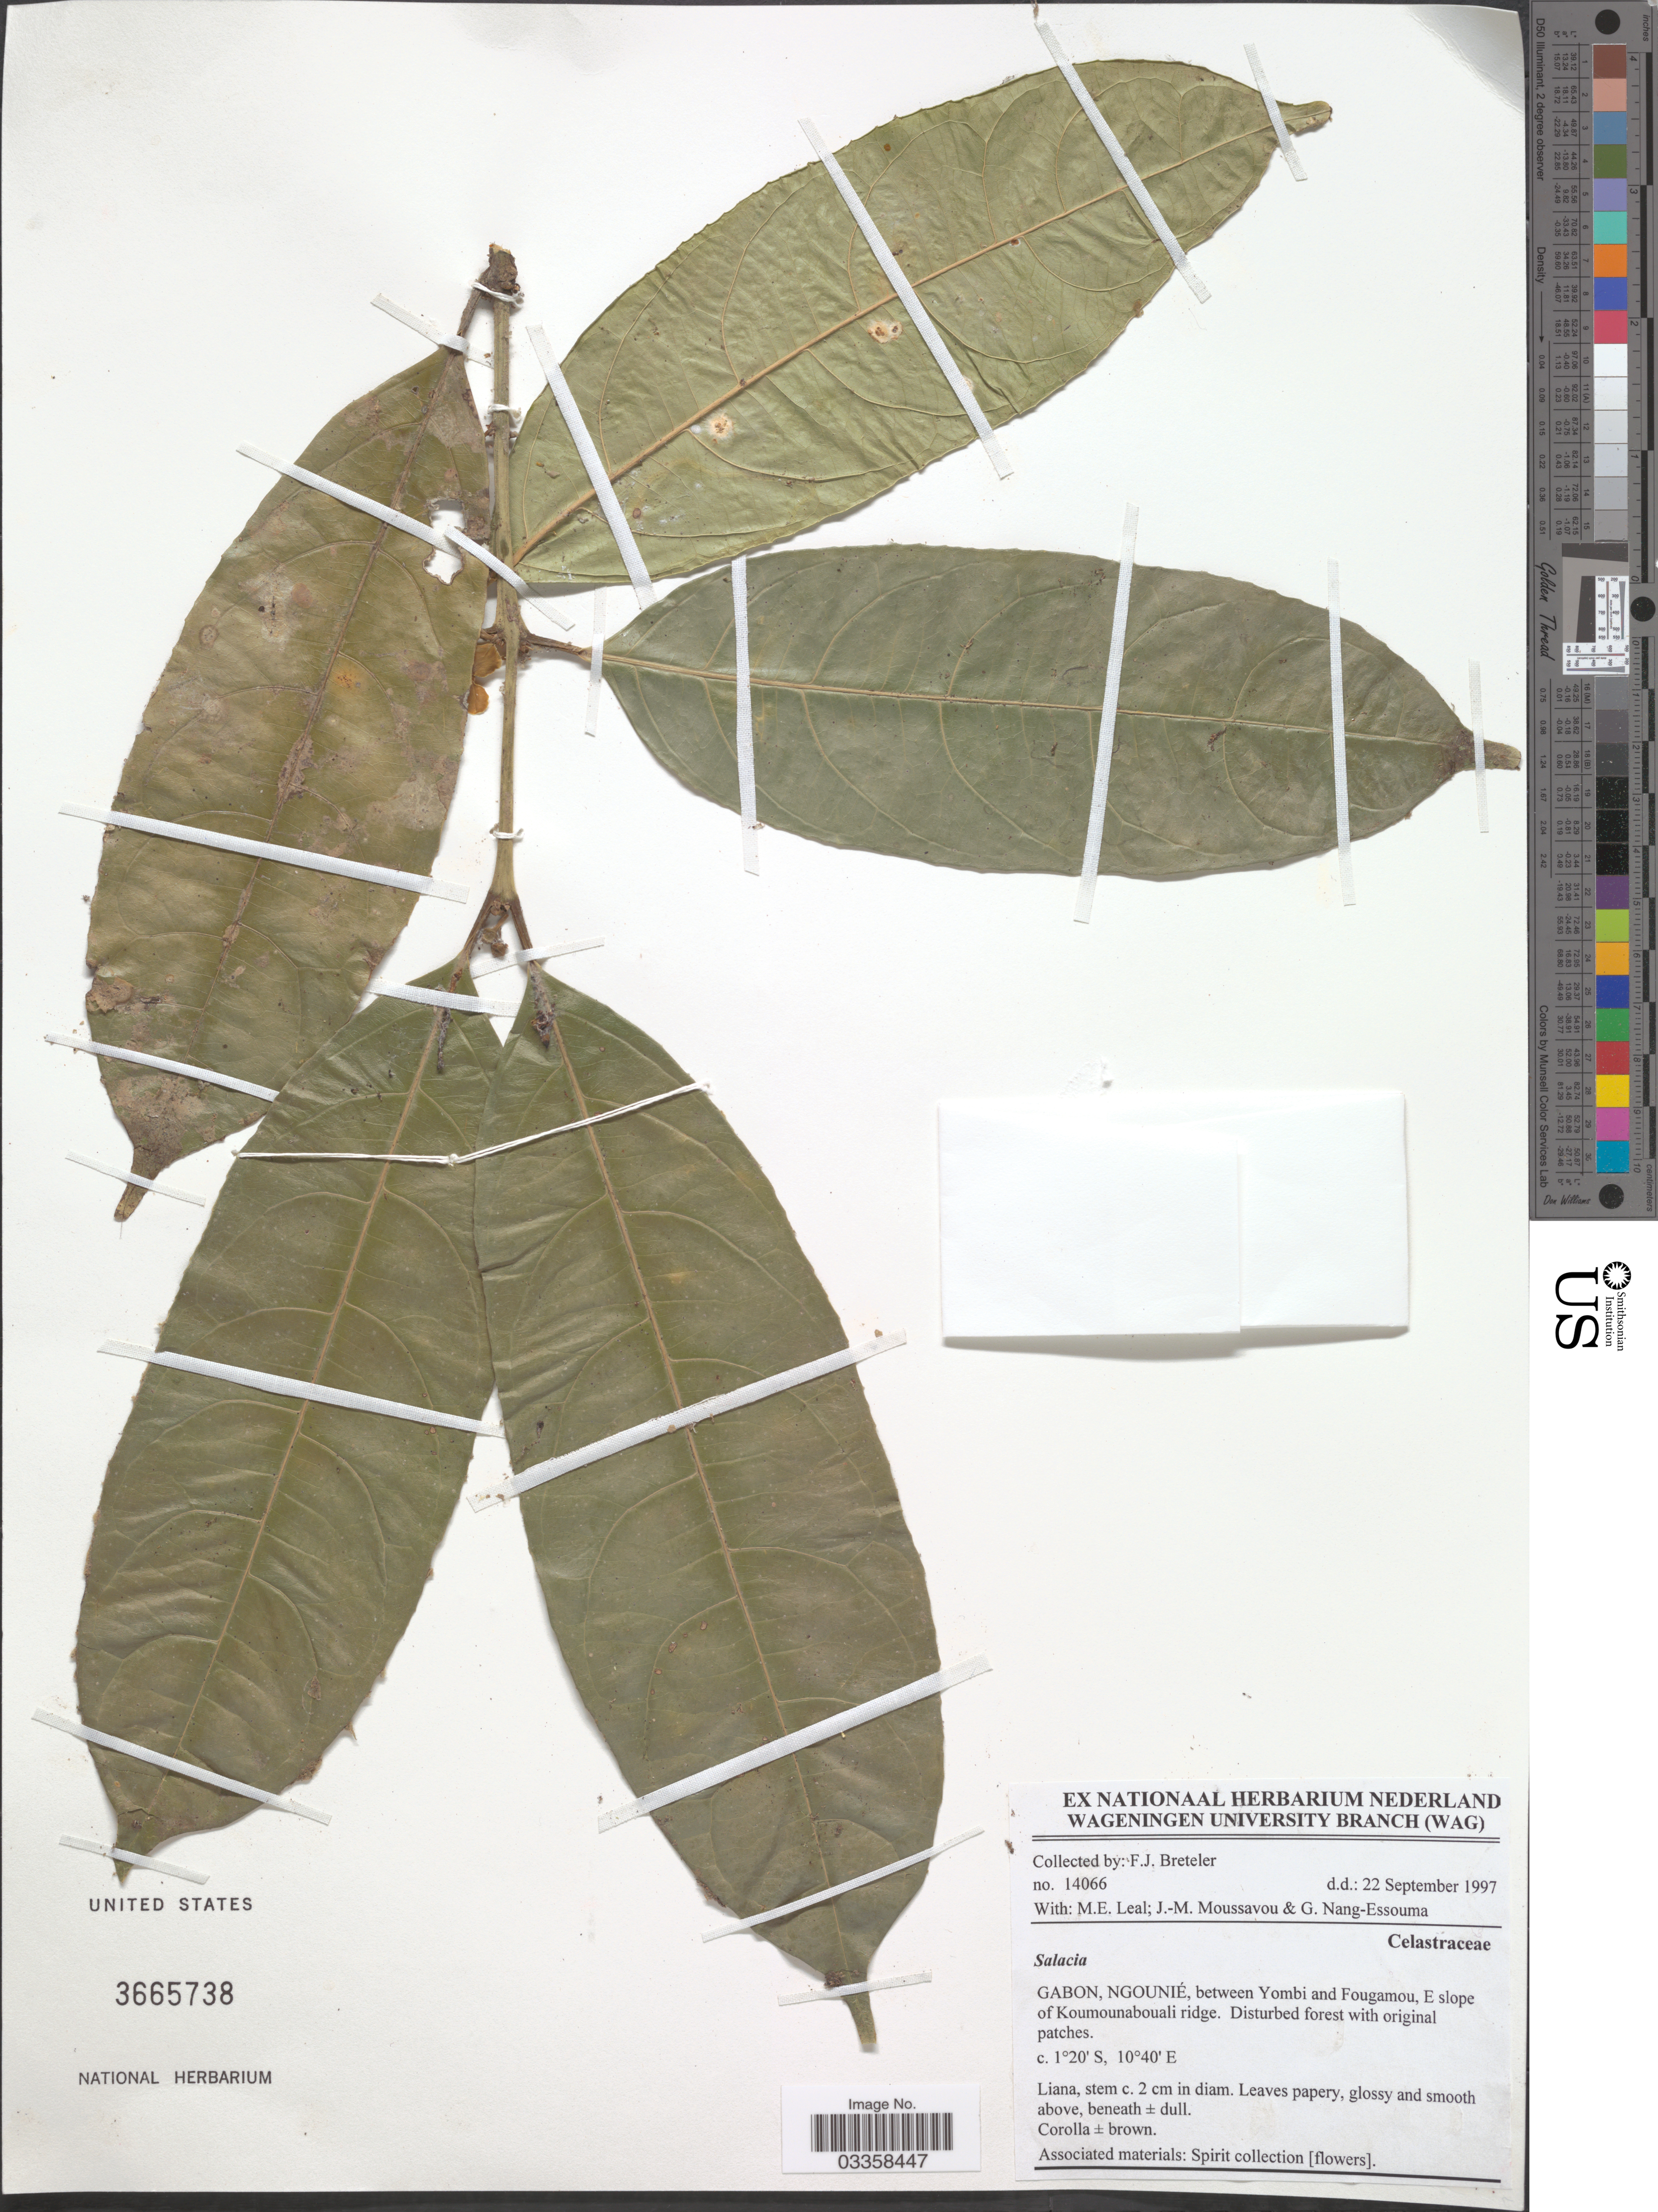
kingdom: Plantae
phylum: Tracheophyta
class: Magnoliopsida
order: Celastrales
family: Celastraceae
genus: Salacia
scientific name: Salacia sp.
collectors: F. J. Breteler, M. E. Leal, J. Moussavou & G. Nang-Essouma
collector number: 14066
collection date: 1997-09-22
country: Gabon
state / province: Ngounie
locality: Between Yombi and Fougamou, E slope of Koumounabouali ridge.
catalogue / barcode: US 3665738